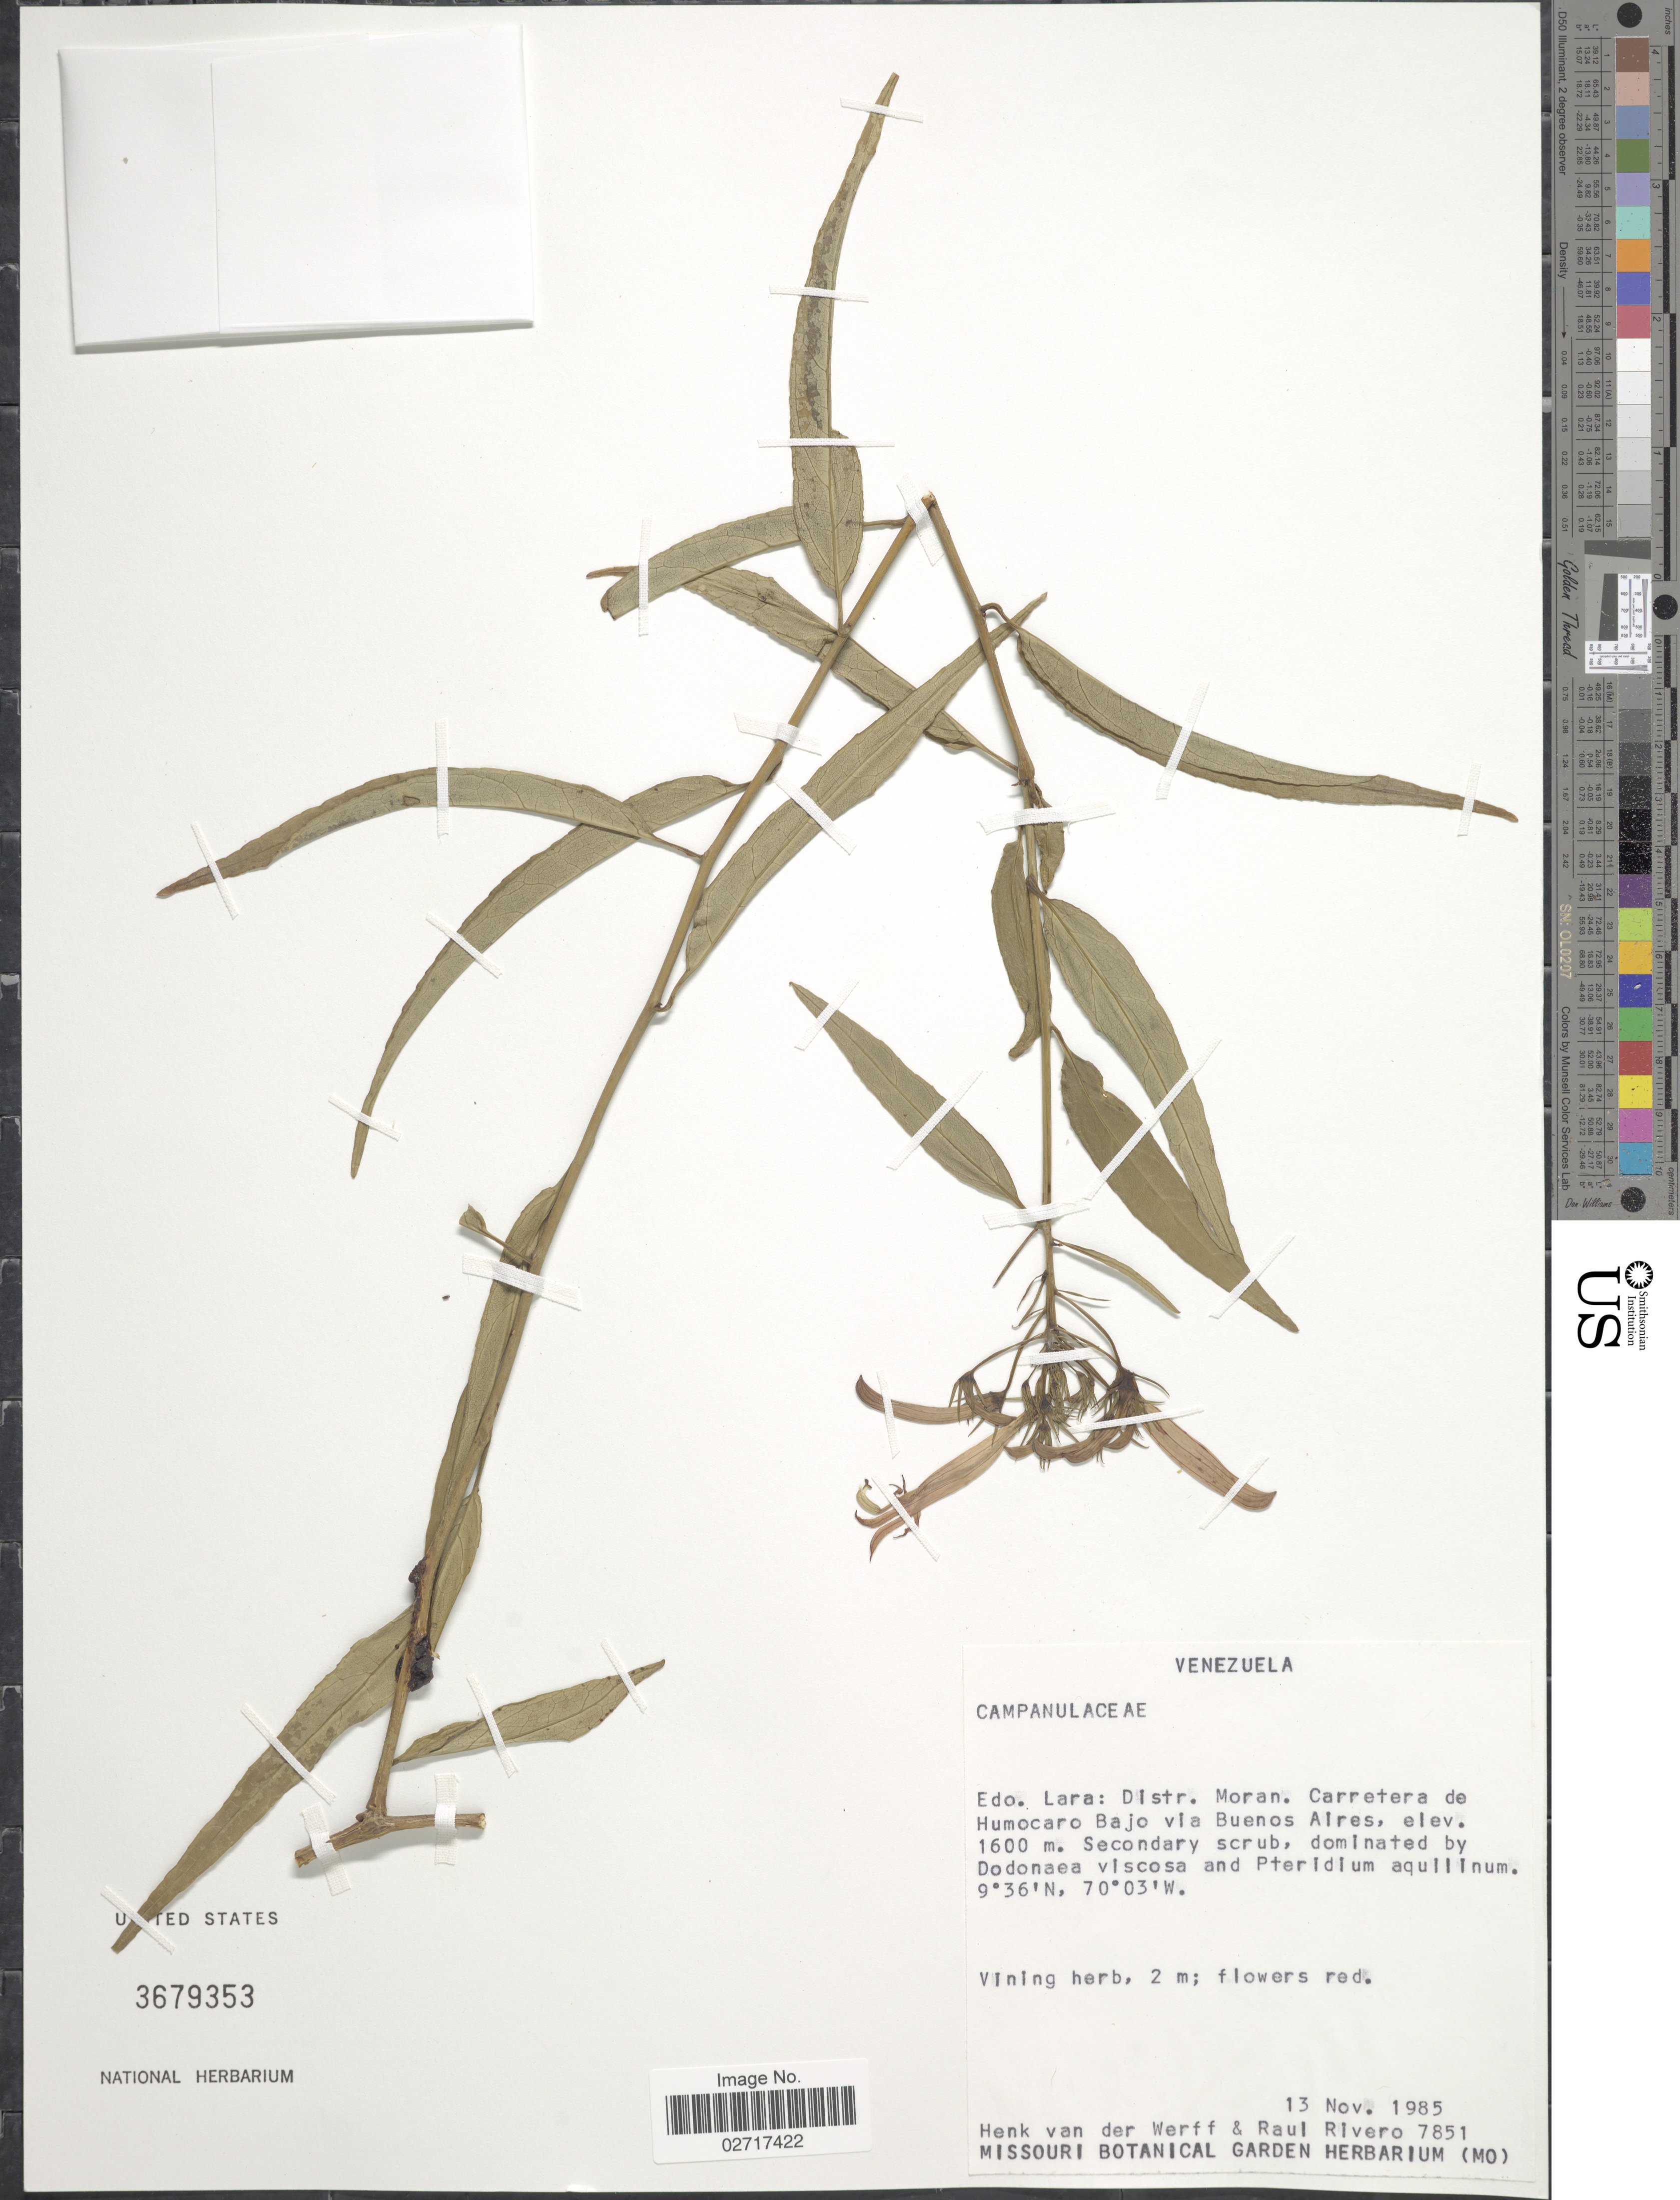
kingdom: Plantae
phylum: Tracheophyta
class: Magnoliopsida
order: Asterales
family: Campanulaceae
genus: Siphocampylus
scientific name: Siphocampylus sp.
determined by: Lagomarsino, L. P.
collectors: H. van der Werff & R. Rivero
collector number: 7851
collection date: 1985-11-13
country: Venezuela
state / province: Lara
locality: Distr. Moran. Carretera de Humocaro Bajo via Buenos Aires.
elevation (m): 1600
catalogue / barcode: US 3679353